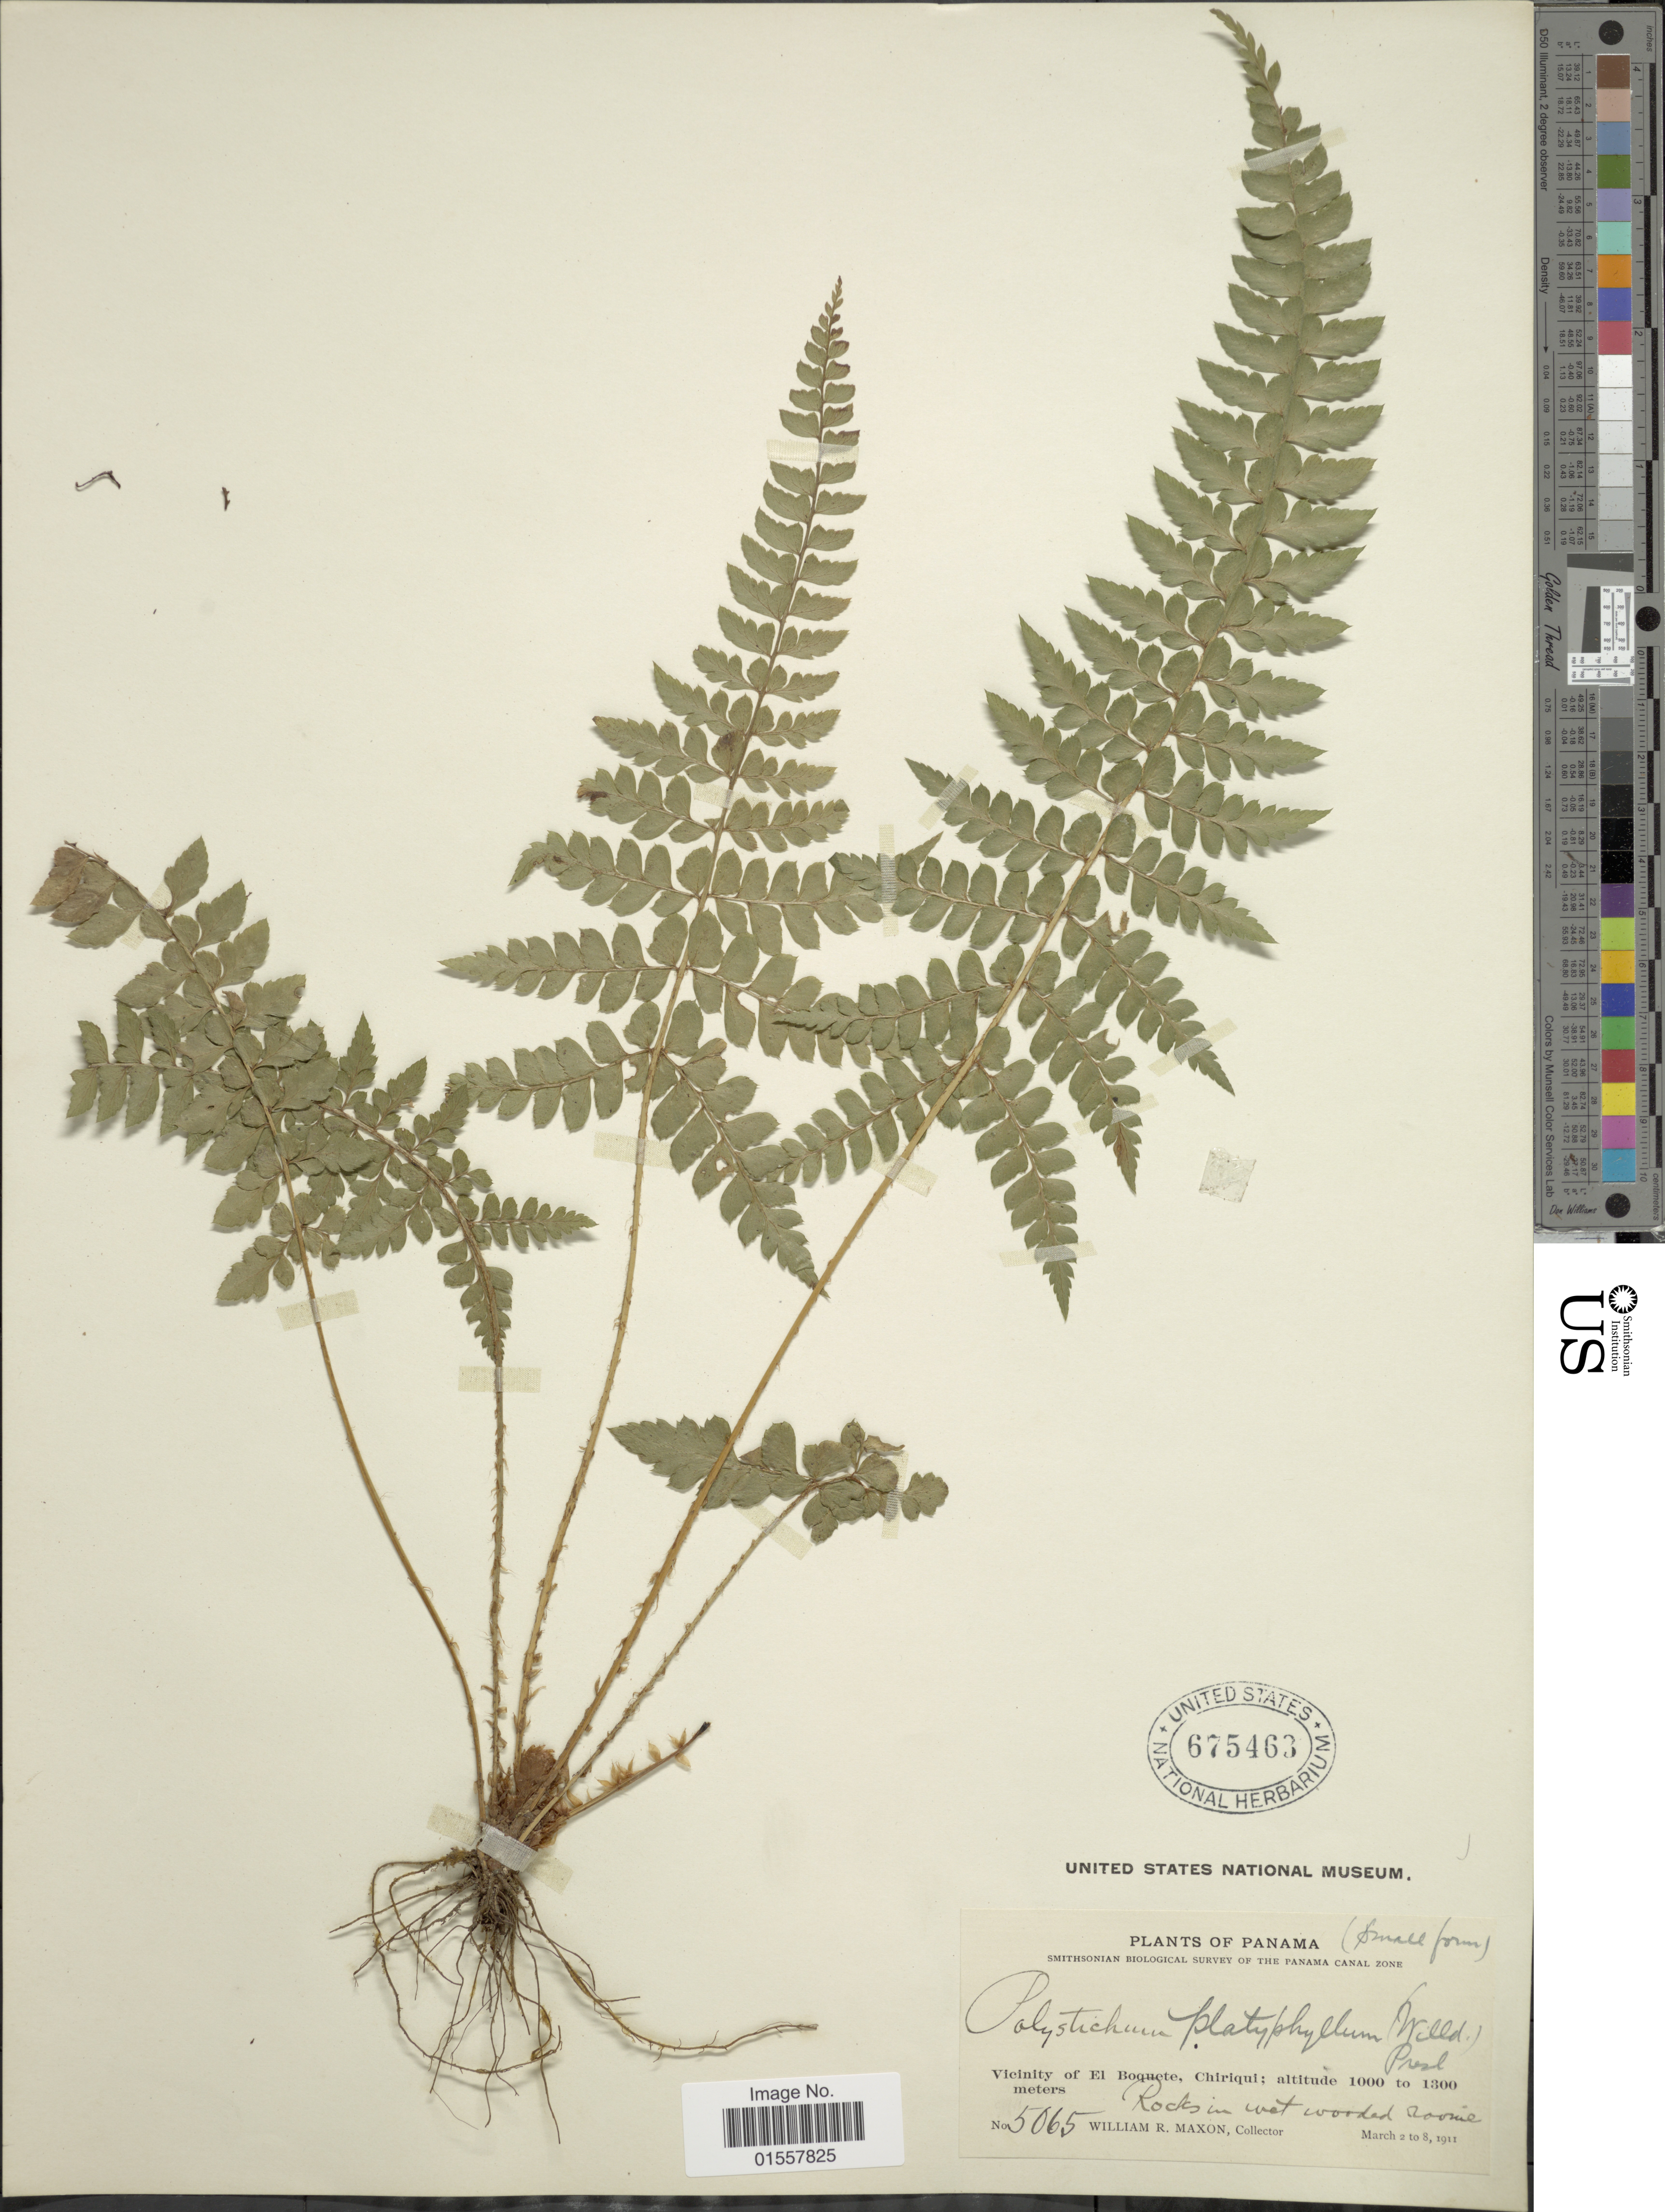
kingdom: Plantae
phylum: Tracheophyta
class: Polypodiopsida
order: Polypodiales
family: Dryopteridaceae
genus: Polystichum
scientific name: Polystichum platyphyllum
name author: (Willd.) C. Presl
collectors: W. R. Maxon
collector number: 5065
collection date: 1911-03-02/1911-03-08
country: Panama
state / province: Chiriqui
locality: Vicinity of El Boquete, Chiriqui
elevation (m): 1000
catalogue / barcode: US 675463